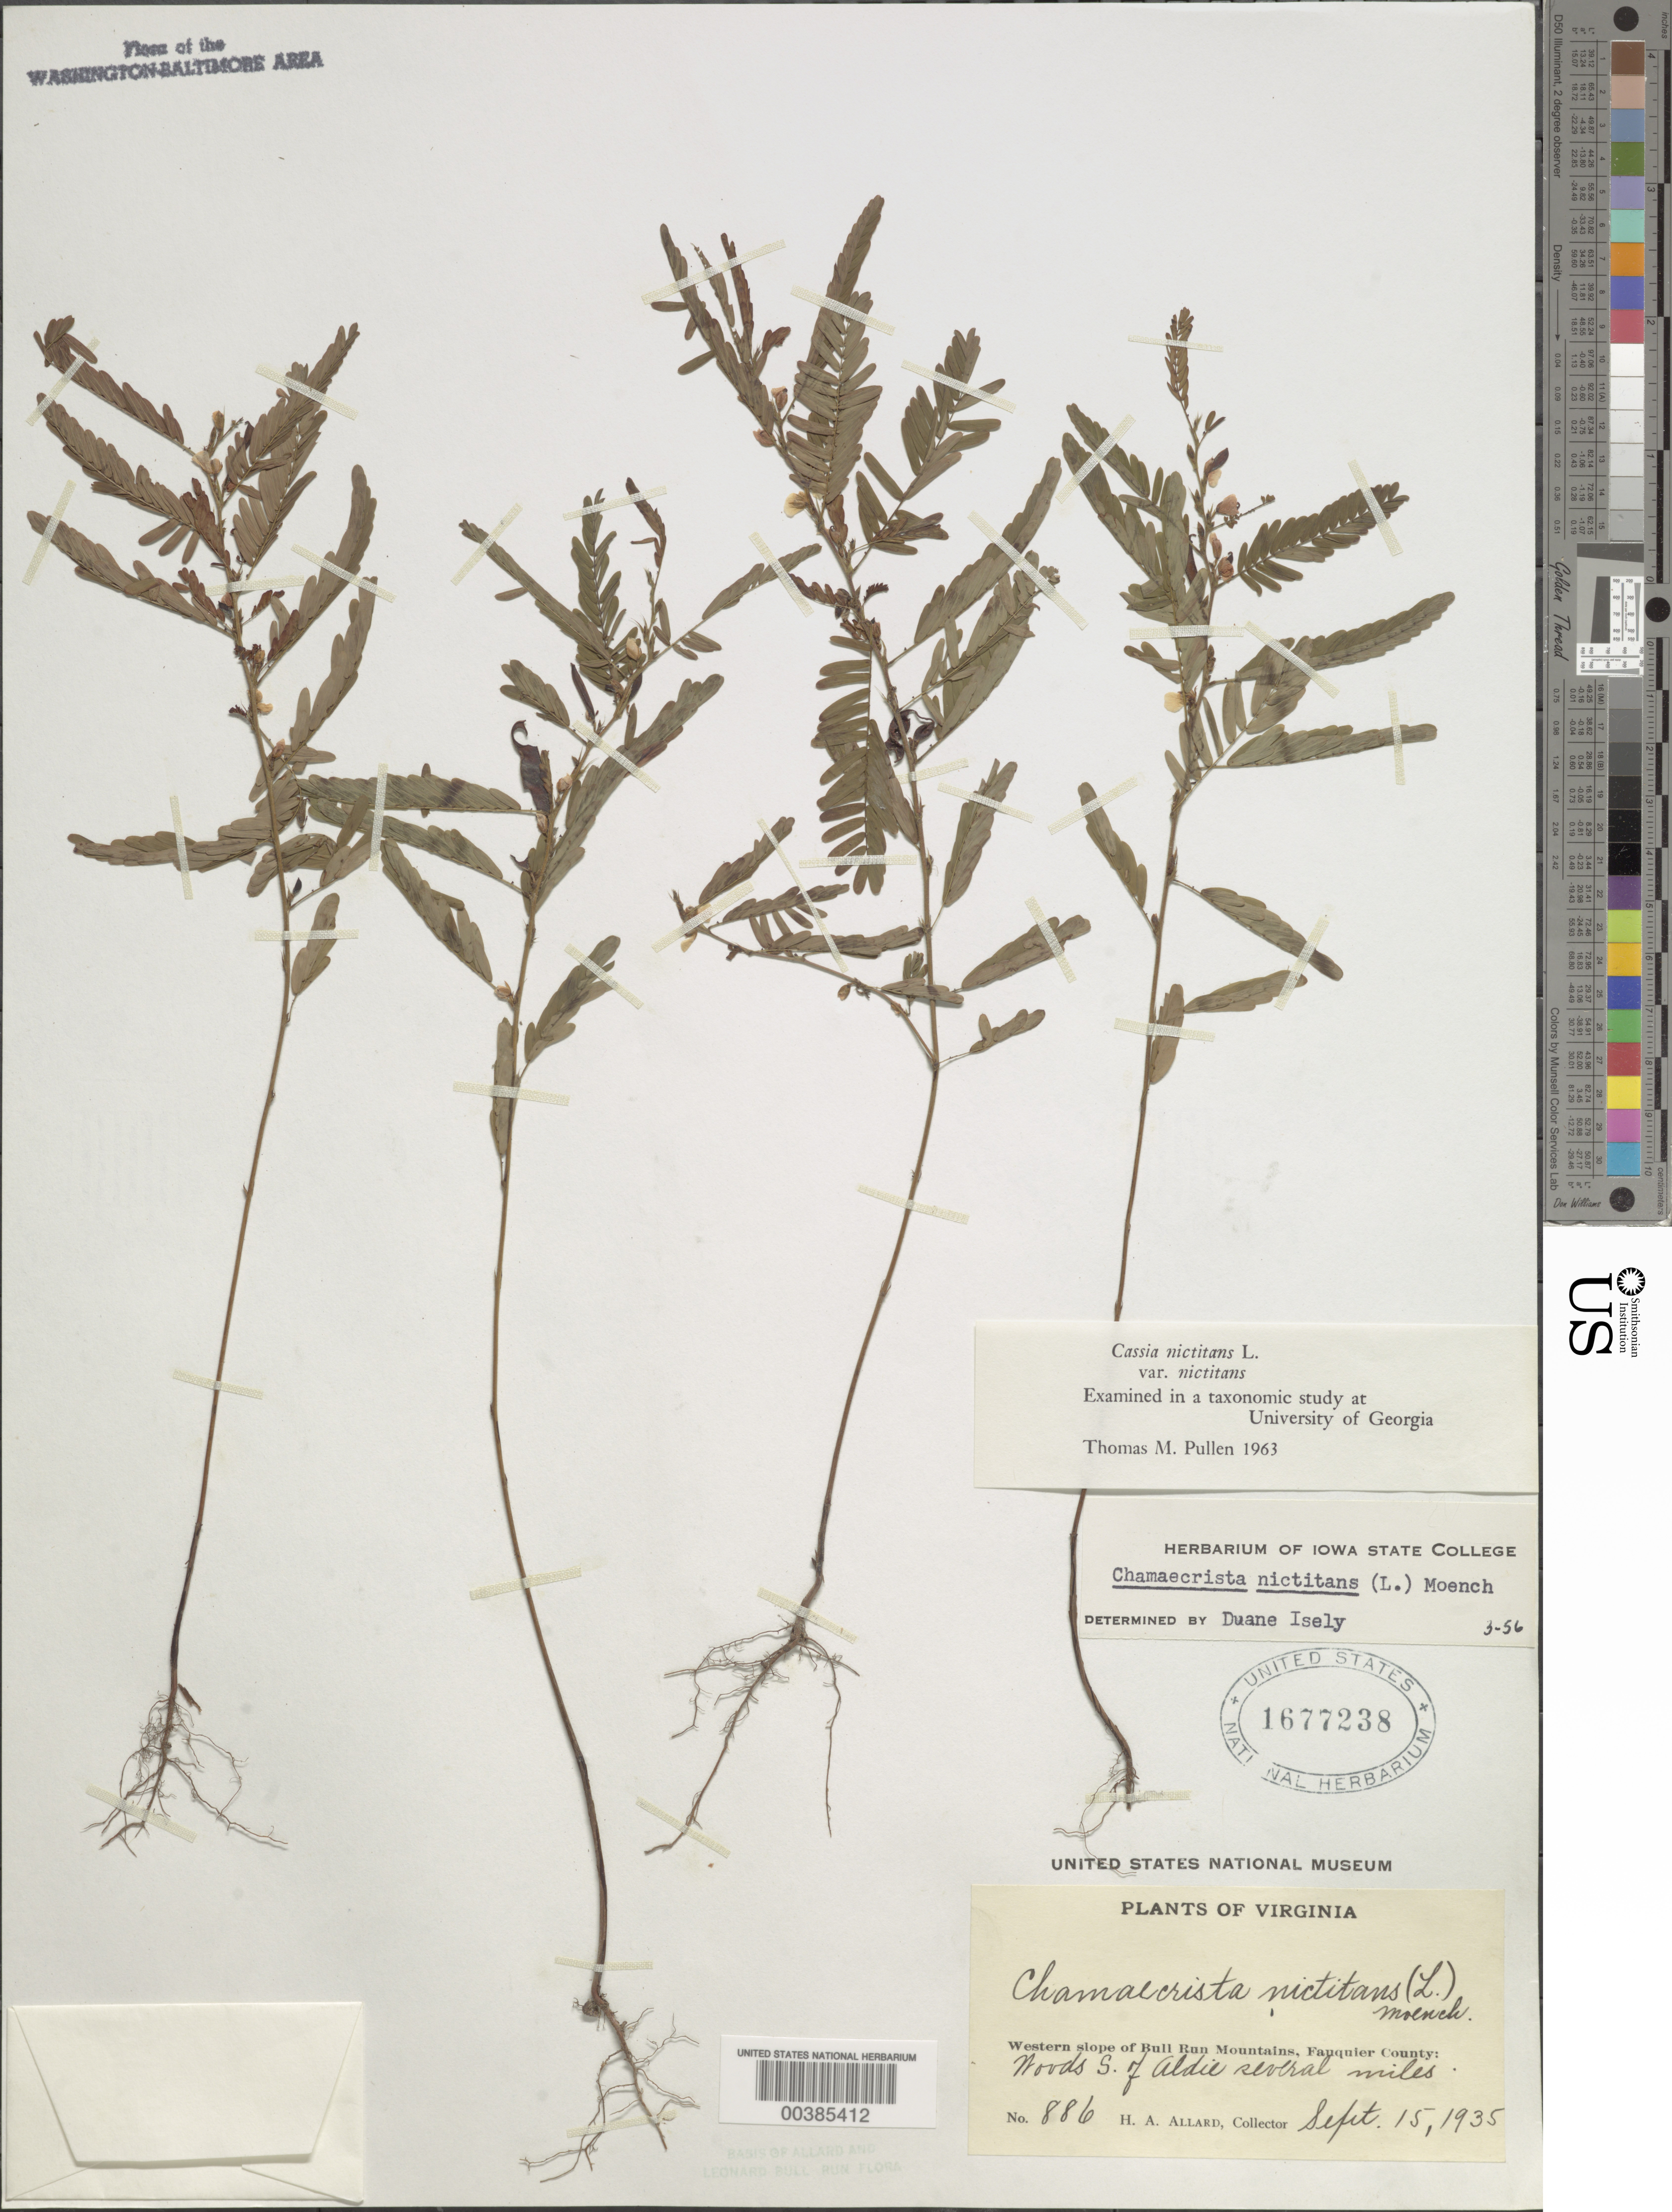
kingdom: Plantae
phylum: Tracheophyta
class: Magnoliopsida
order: Fabales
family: Fabaceae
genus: Chamaecrista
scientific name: Chamaecrista nictitans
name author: (L.) Moench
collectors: H. A. Allard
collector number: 886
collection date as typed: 15 Sep 1935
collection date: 1935-09-15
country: United States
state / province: Virginia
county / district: Fauquier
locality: South of Aldie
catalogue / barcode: US 1677238